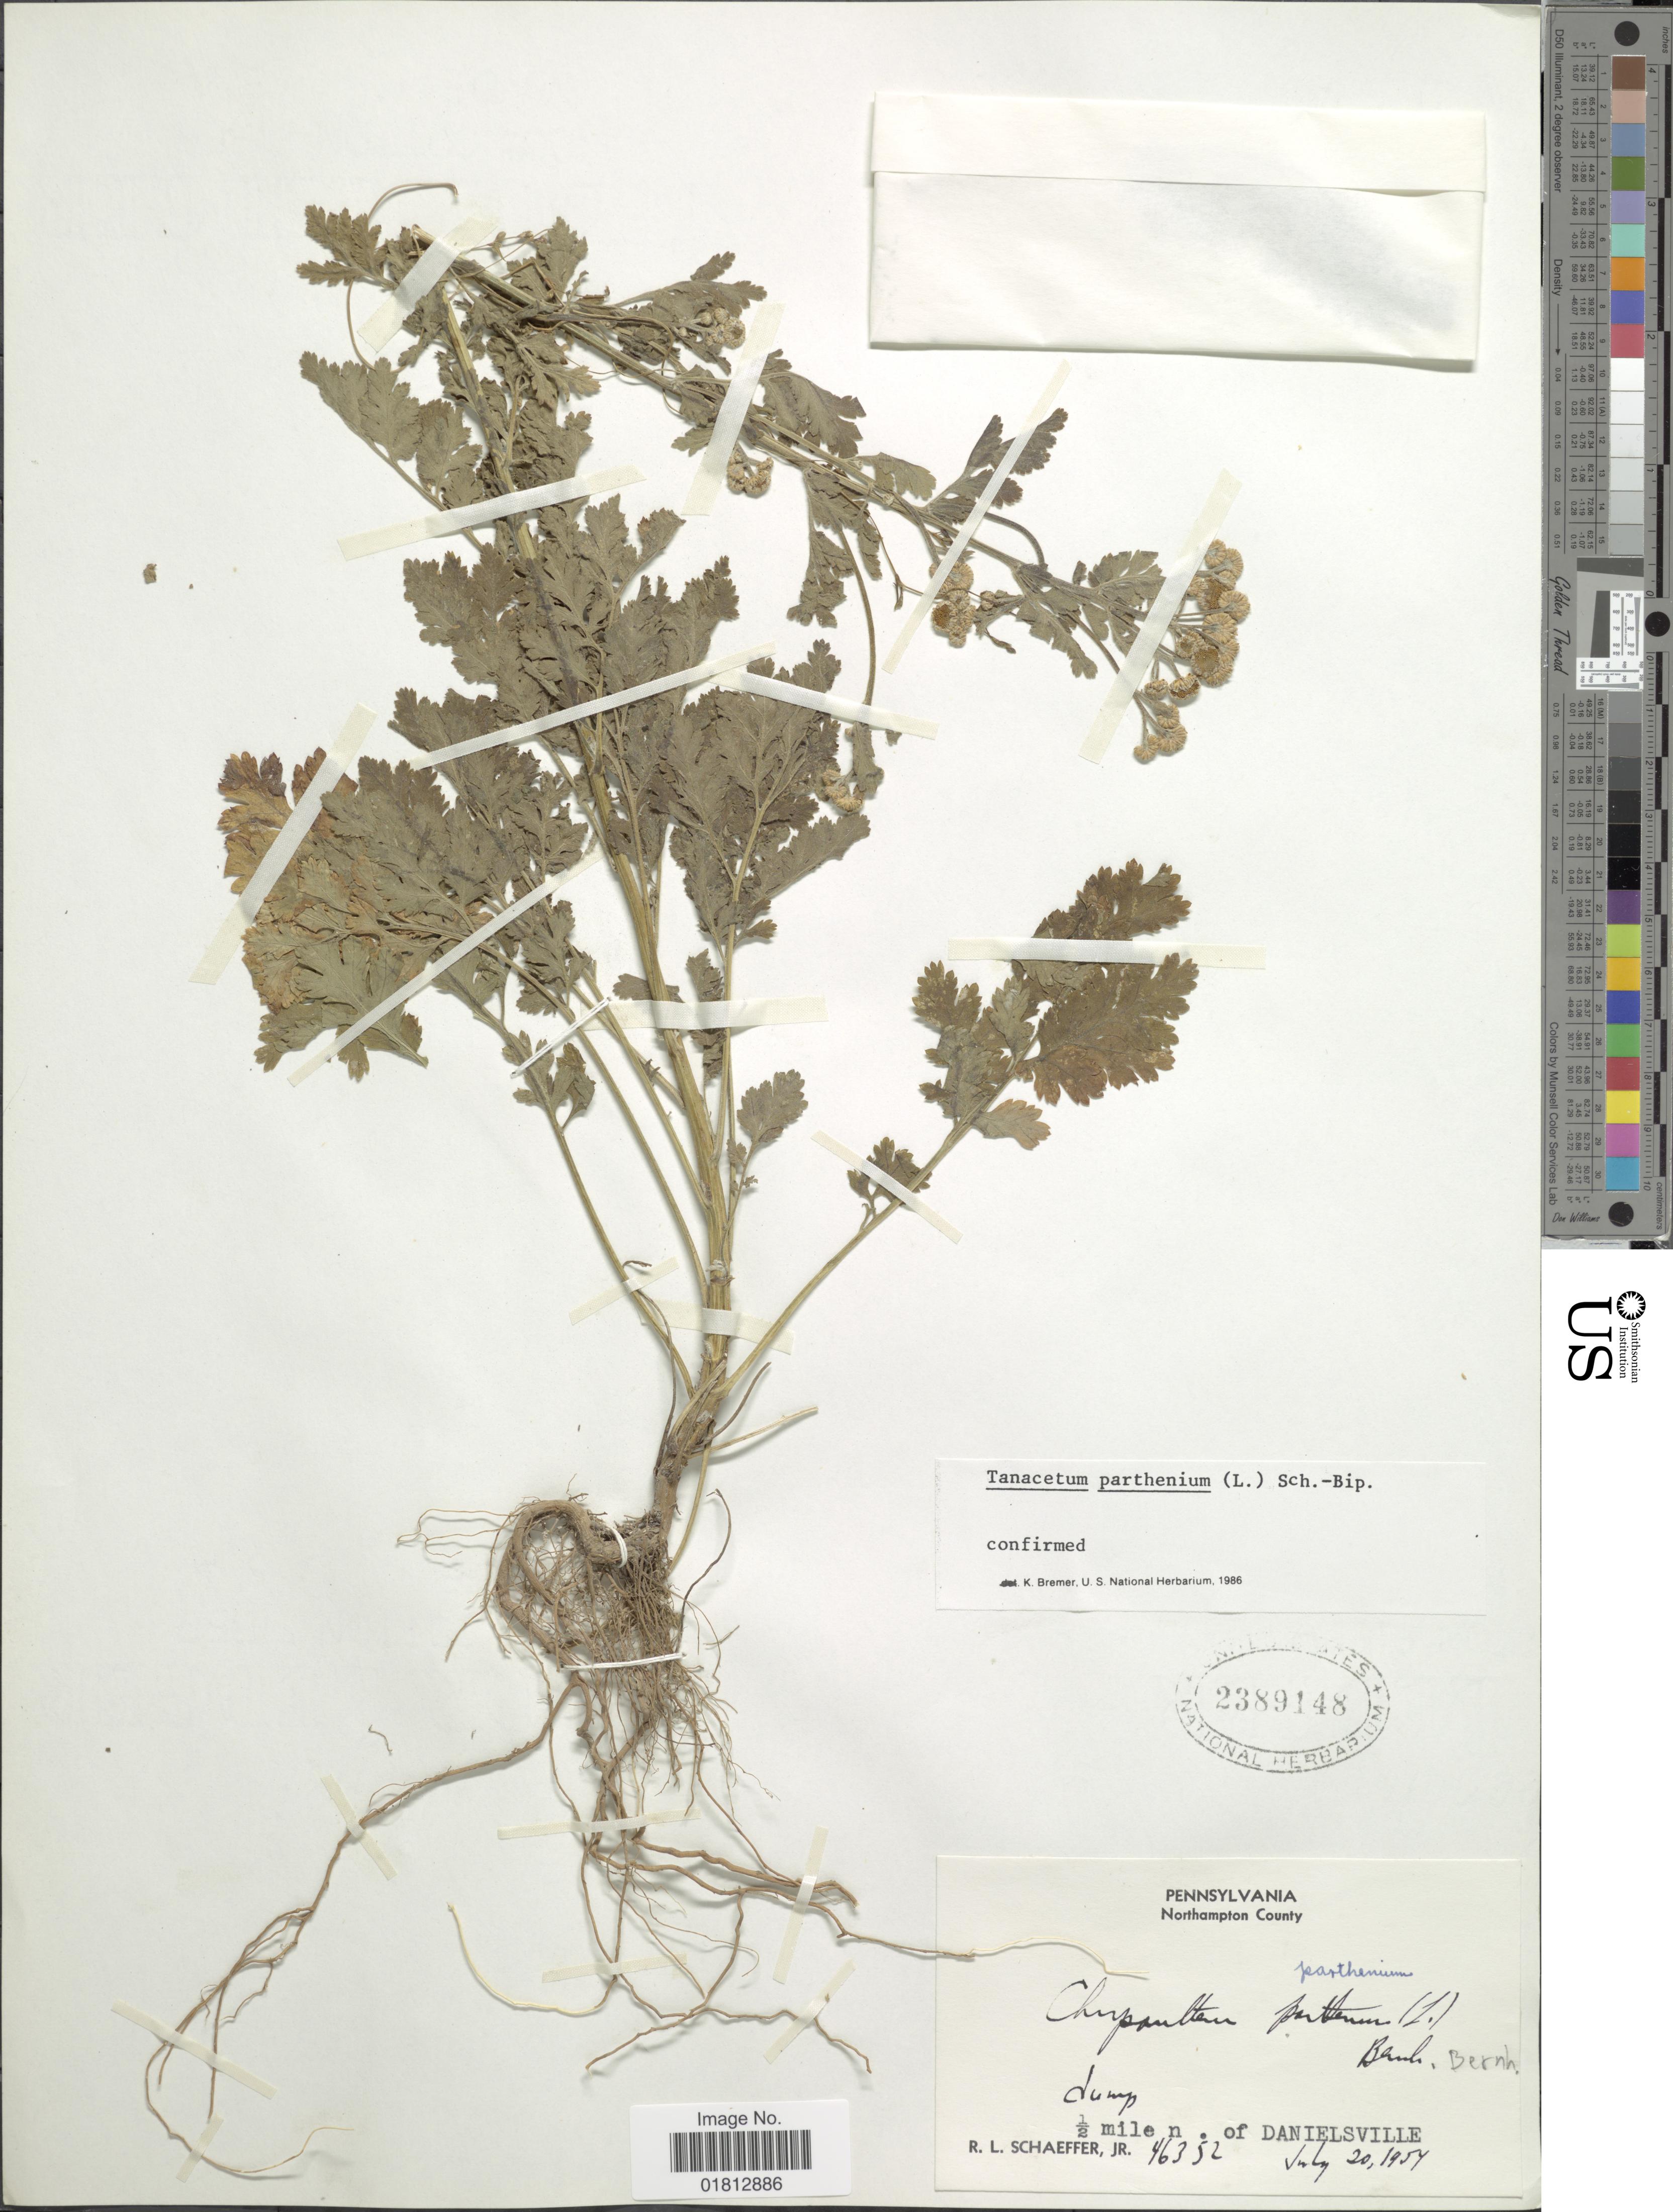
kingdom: Plantae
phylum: Tracheophyta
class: Magnoliopsida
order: Asterales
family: Asteraceae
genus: Tanacetum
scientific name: Tanacetum parthenium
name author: (L.) Sch. Bip.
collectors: R. L. Schaeffer Jr.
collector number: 46352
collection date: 1954-07-20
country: United States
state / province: Pennsylvania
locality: Northampton County, ½ mile n of Danielsville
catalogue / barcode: US 2389148